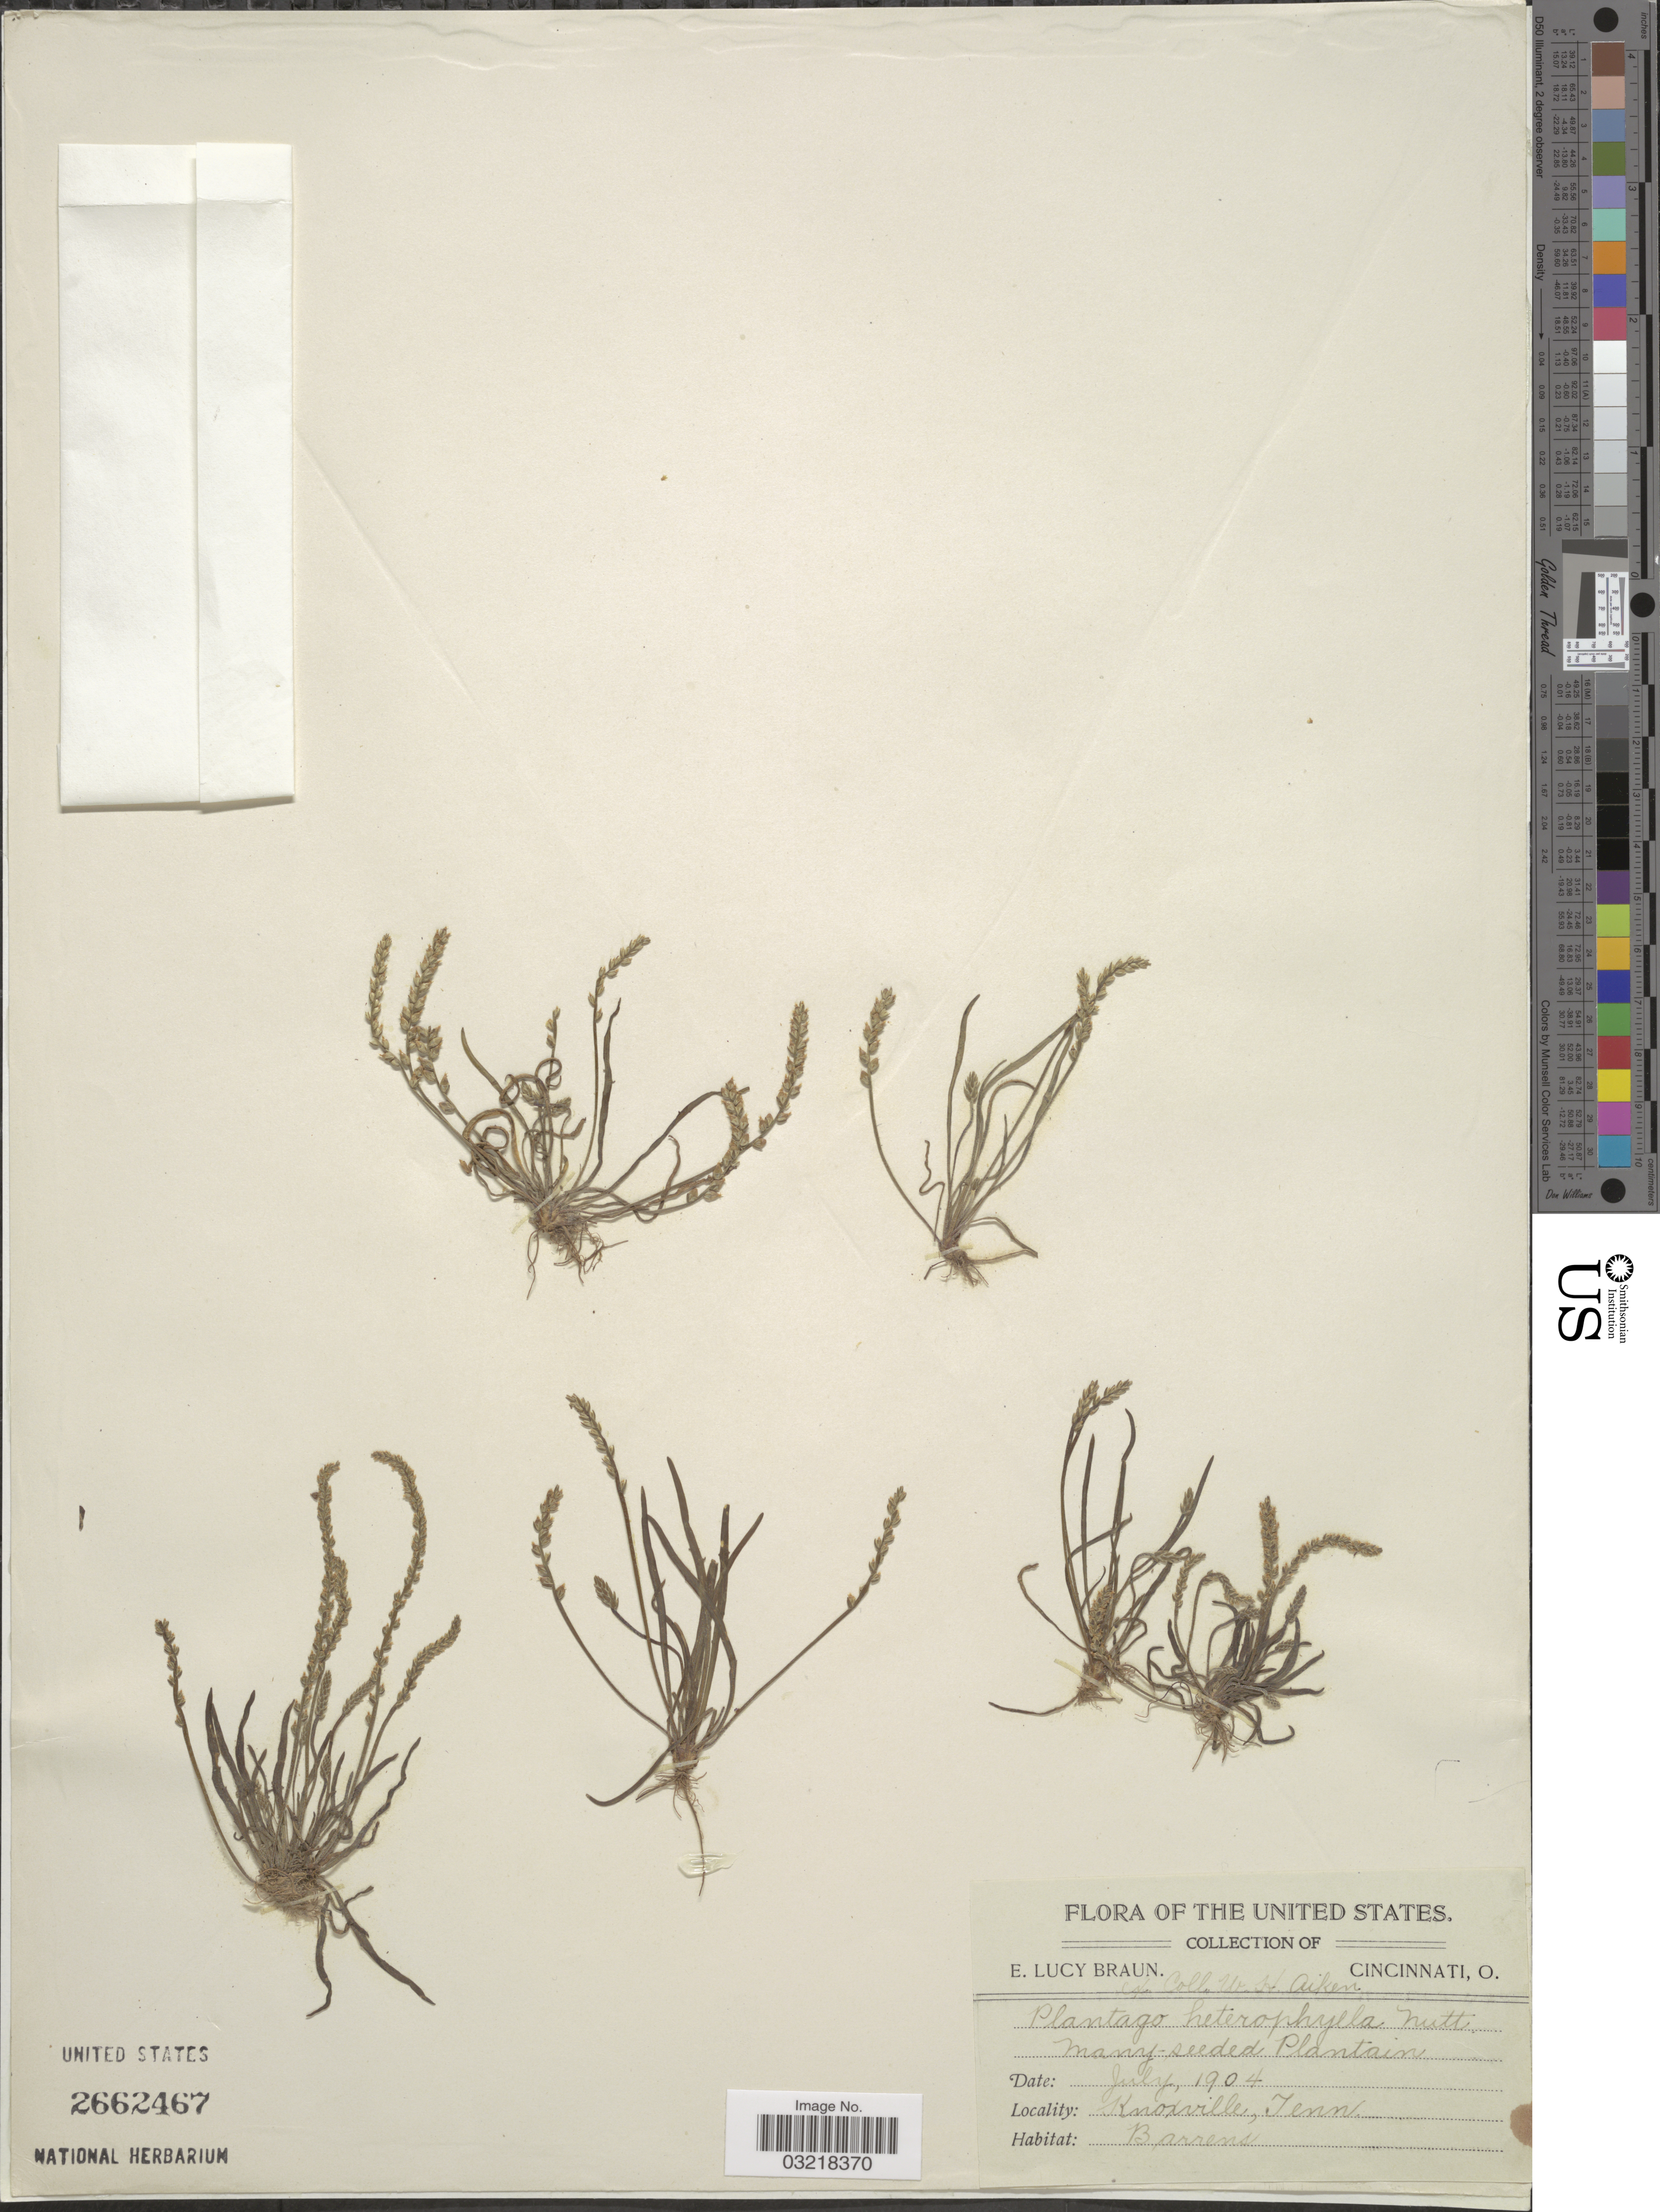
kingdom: Plantae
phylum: Tracheophyta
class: Magnoliopsida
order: Lamiales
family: Plantaginaceae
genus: Plantago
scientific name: Plantago heterophylla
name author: Nutt.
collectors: E. L. Braun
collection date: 1904-07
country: United States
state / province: Tennessee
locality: Knoxville.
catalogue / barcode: US 2662467